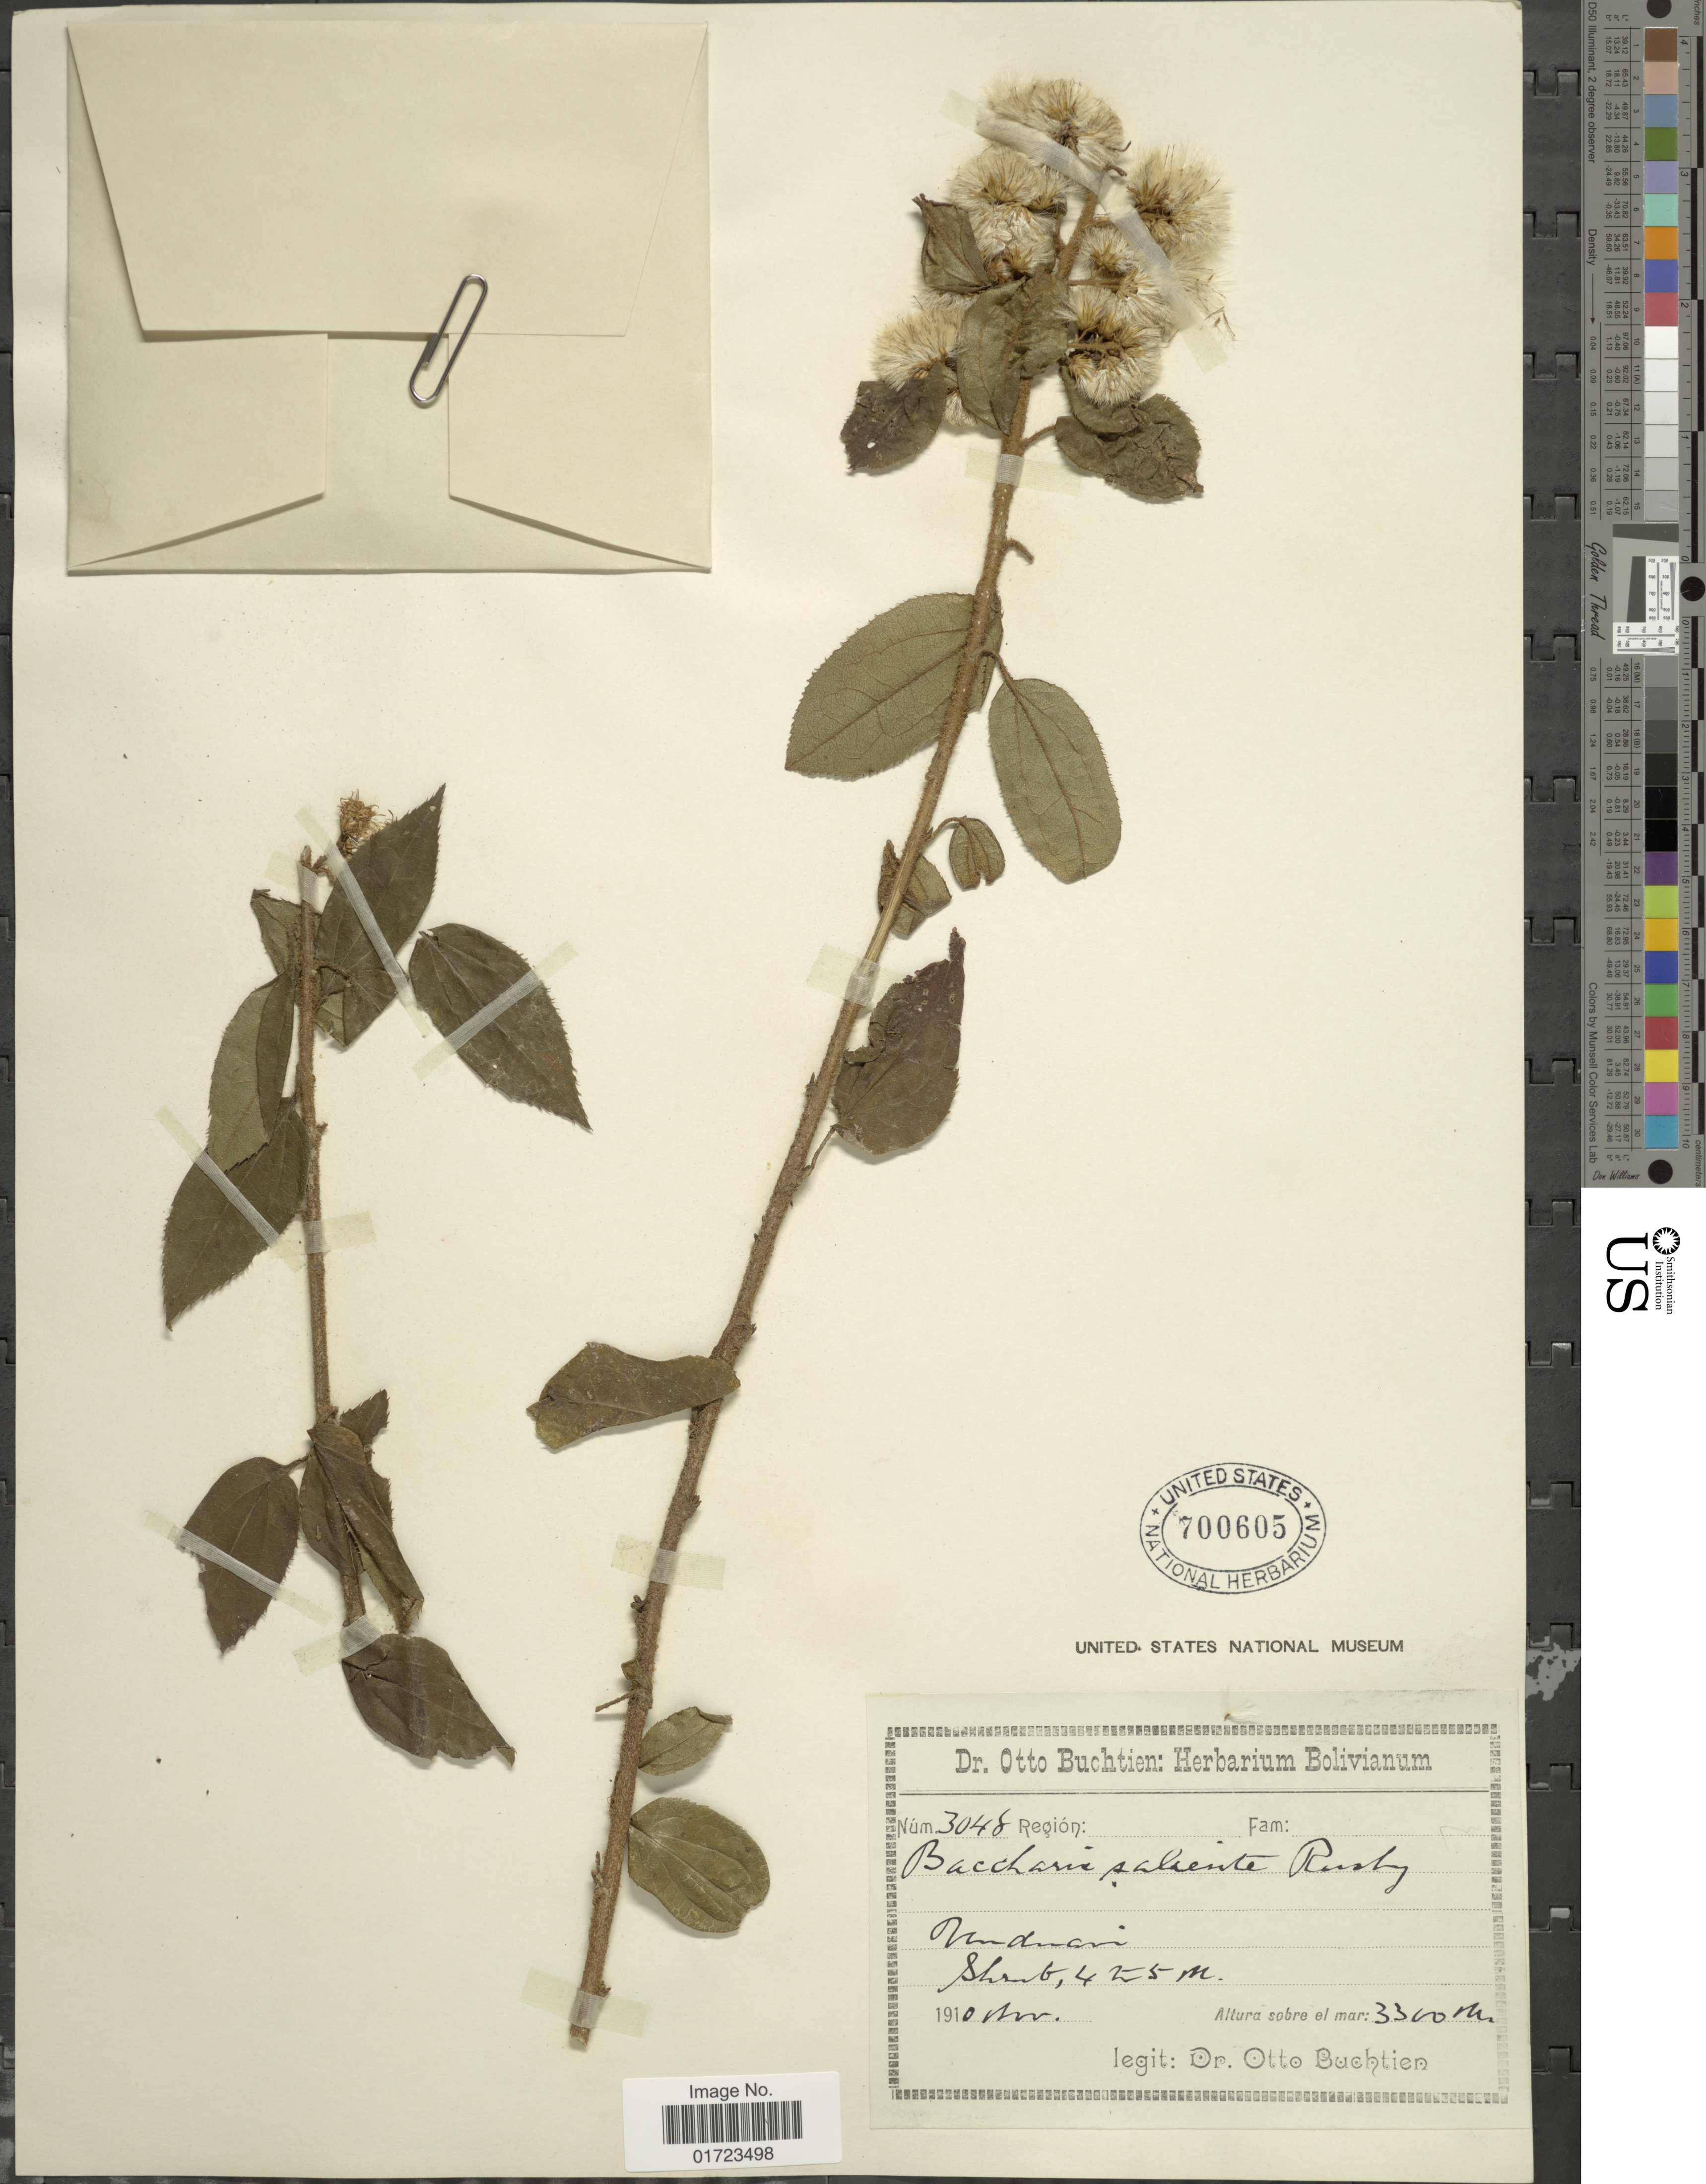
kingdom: Plantae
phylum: Tracheophyta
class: Magnoliopsida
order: Asterales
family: Asteraceae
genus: Baccharis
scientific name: Baccharis saliens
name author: Rusby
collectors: O. Buchtien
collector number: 3048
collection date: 1910-11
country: Bolivia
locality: Unduavi.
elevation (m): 3300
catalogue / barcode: US 700605